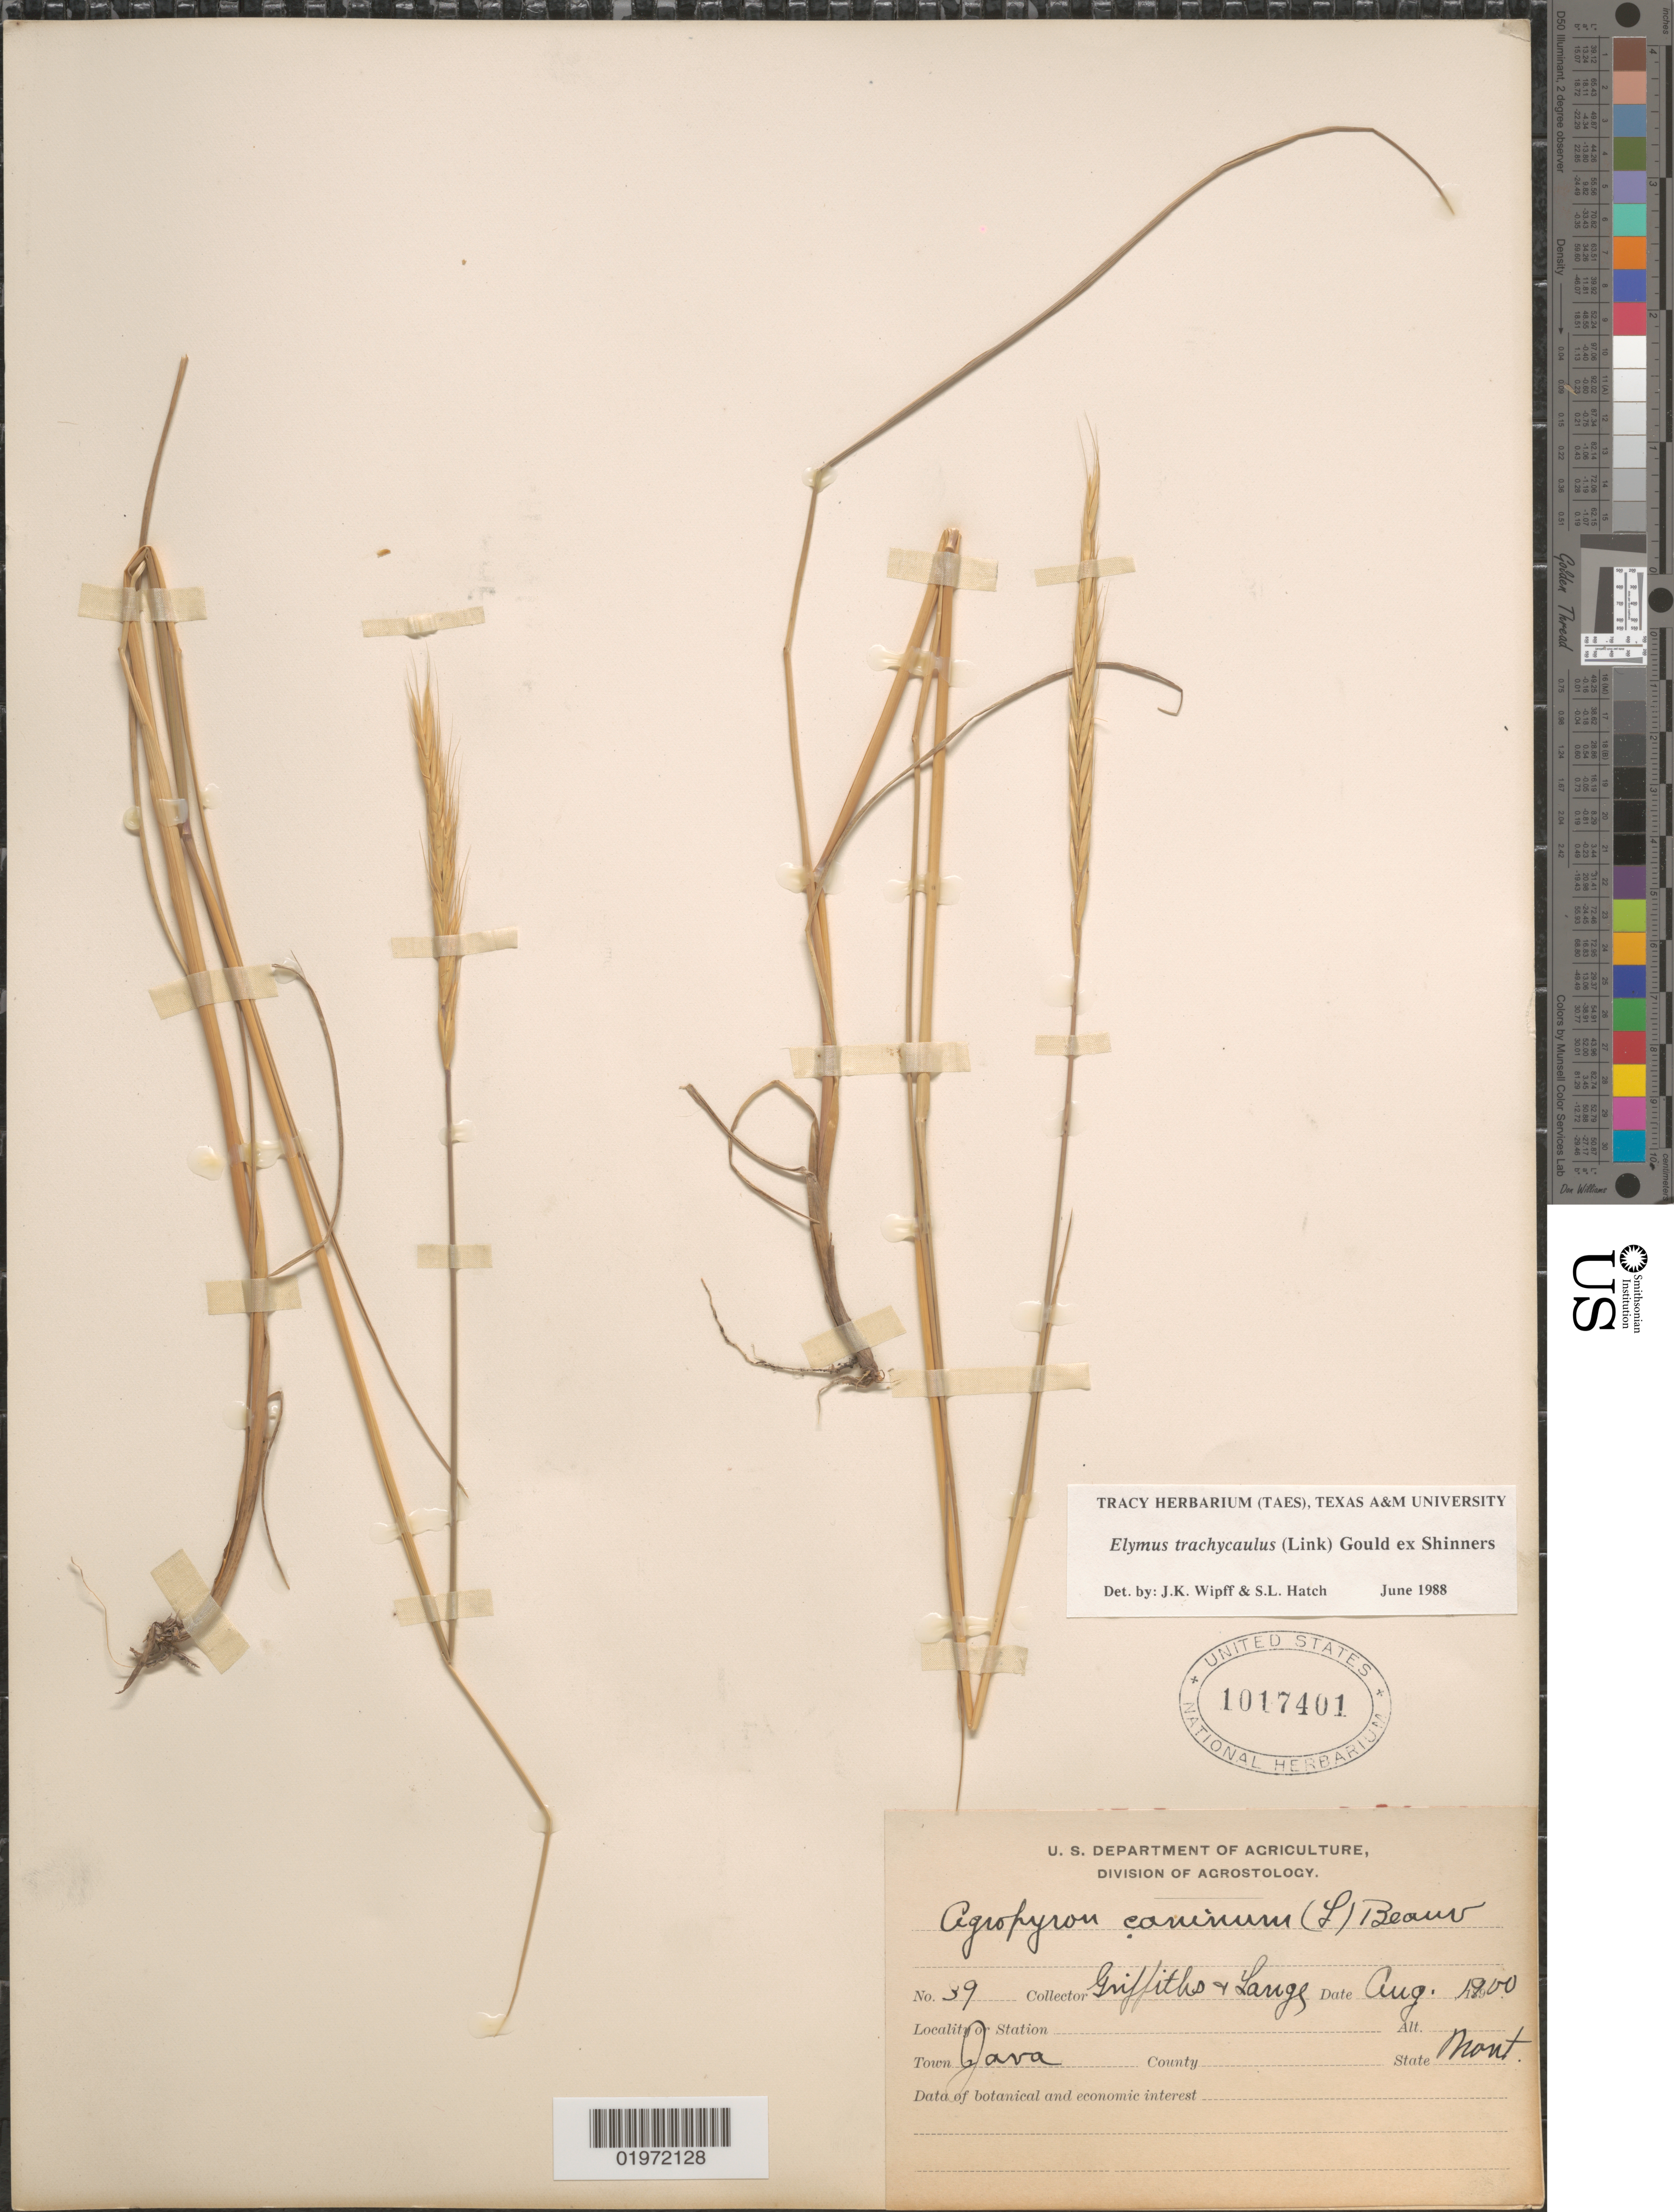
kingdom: Plantae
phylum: Tracheophyta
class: Liliopsida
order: Poales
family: Poaceae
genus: Elymus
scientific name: Elymus trachycaulus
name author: (Link) Gould ex Shinners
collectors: -- Griffiths & -- Lange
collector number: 39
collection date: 1900-08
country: United States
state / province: Montana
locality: Town Java.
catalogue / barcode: US 1017401